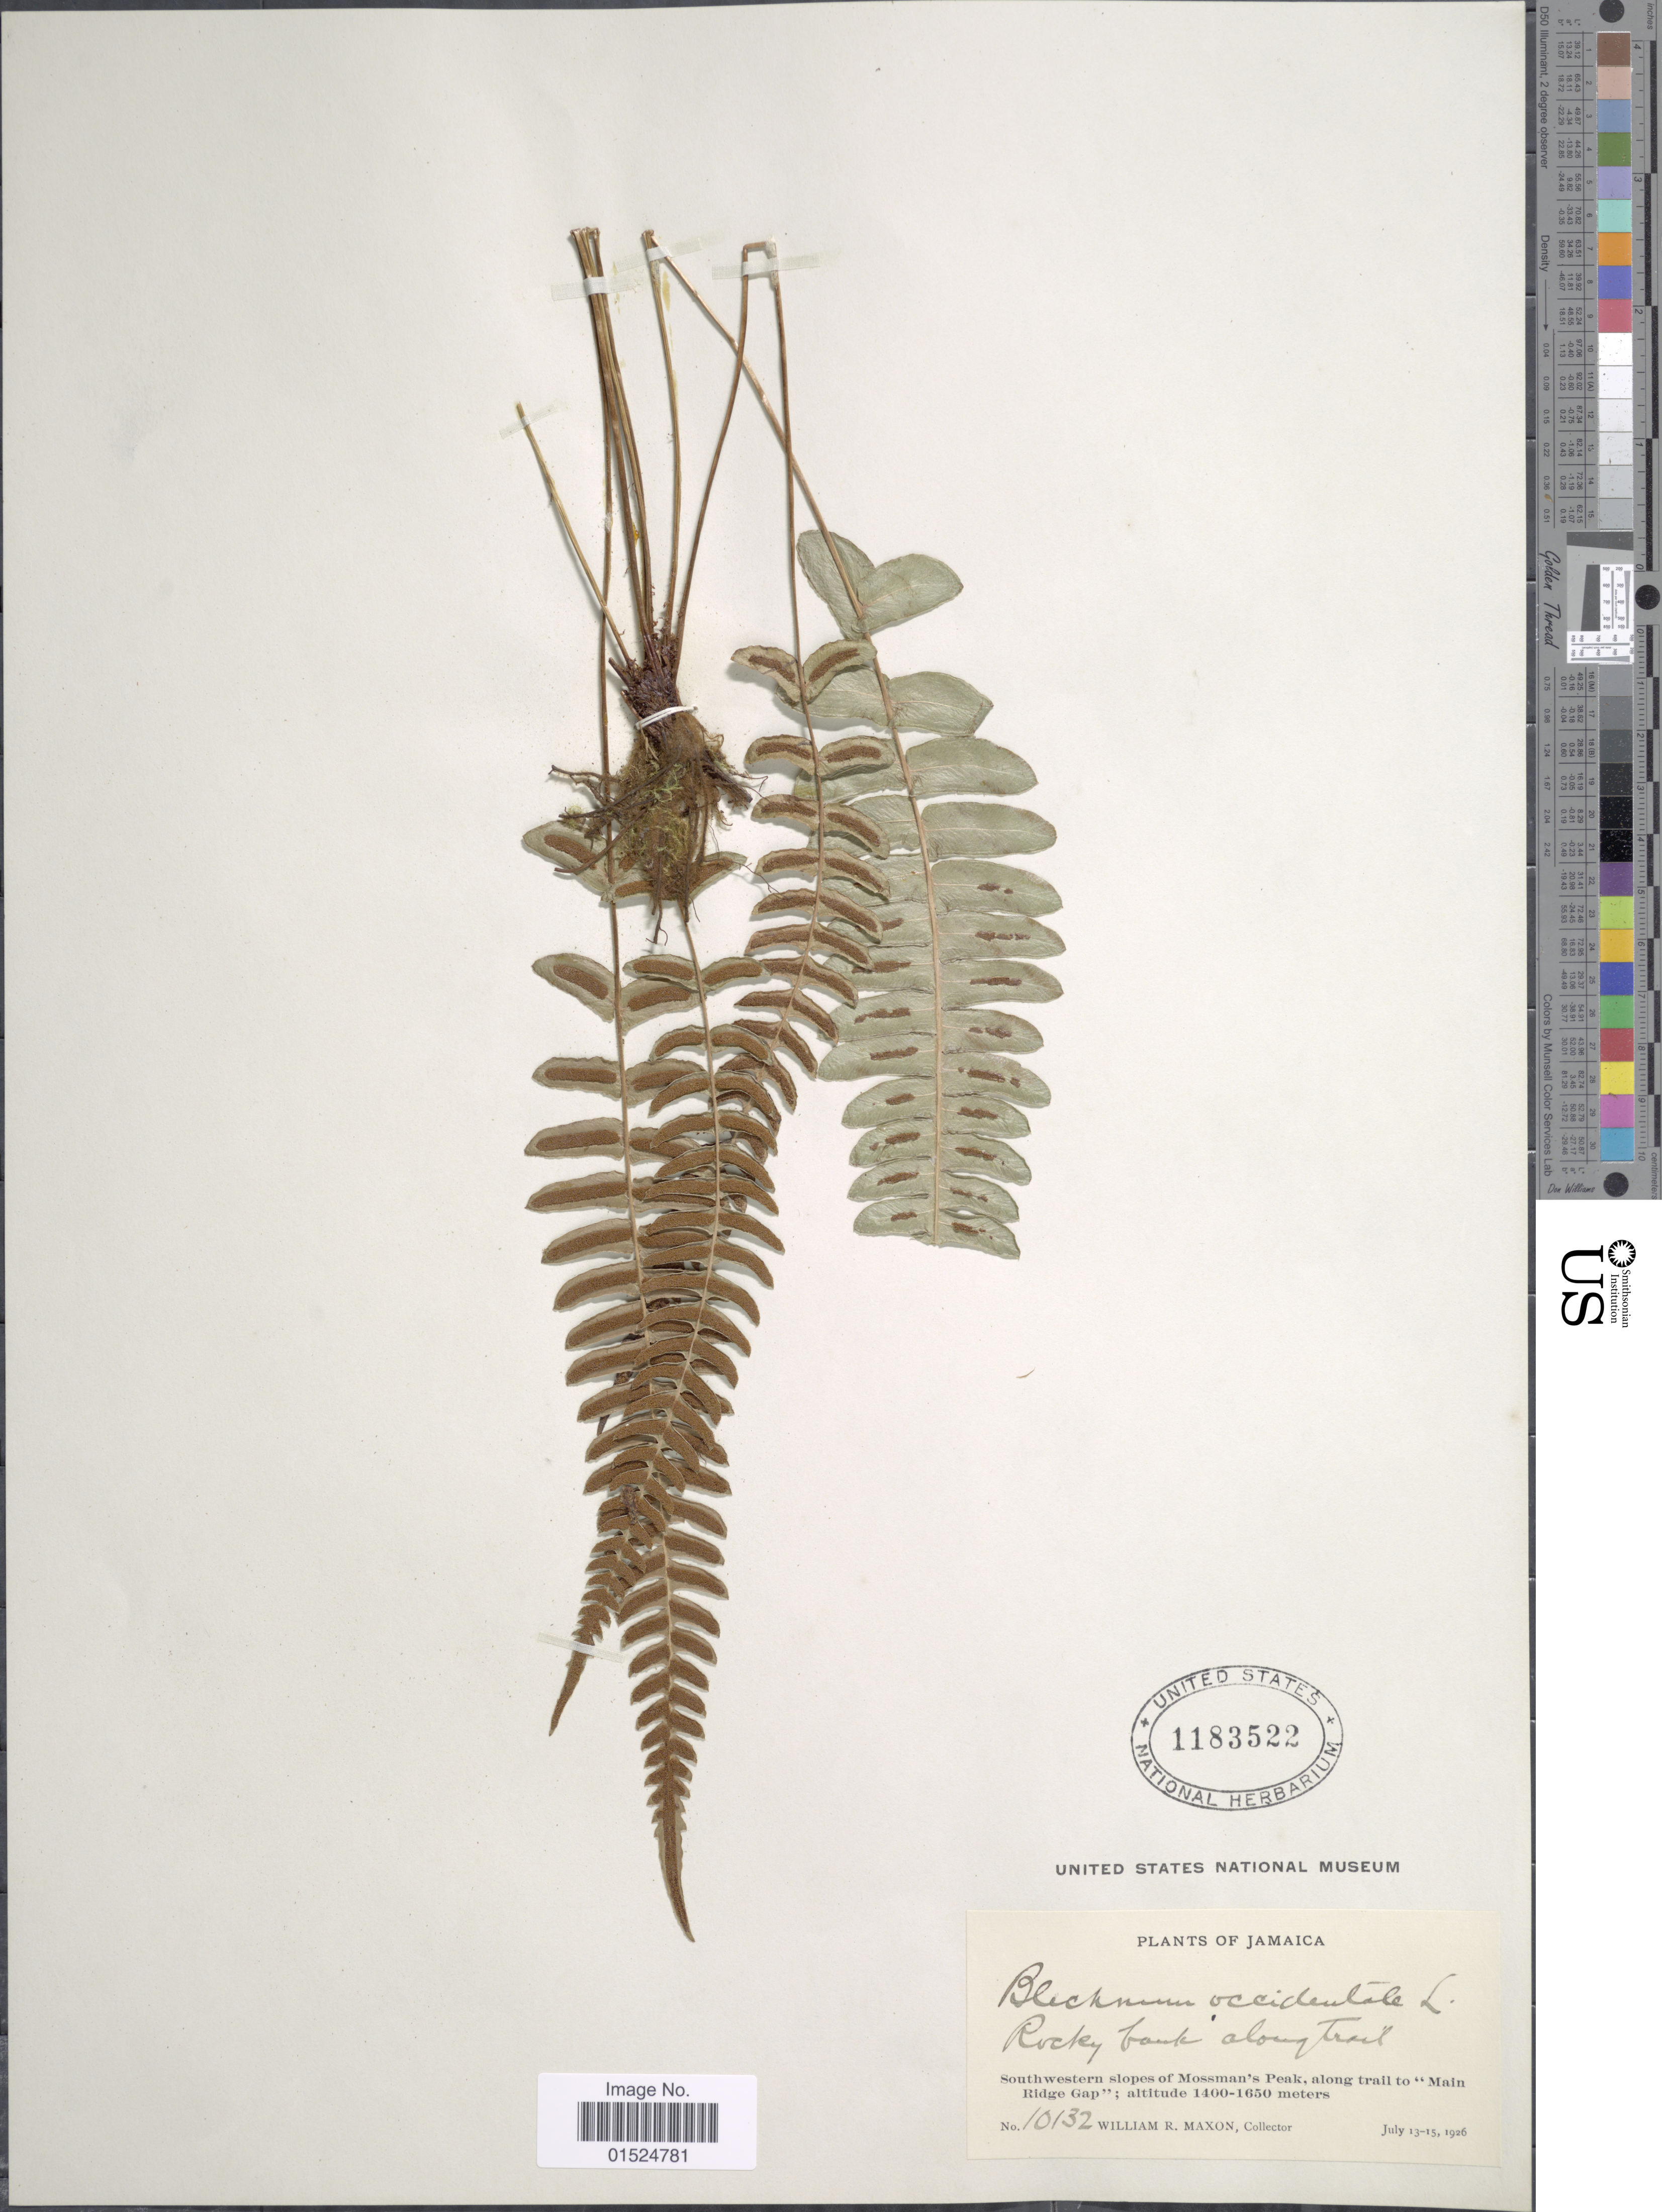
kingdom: Plantae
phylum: Tracheophyta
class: Polypodiopsida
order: Polypodiales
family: Blechnaceae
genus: Blechnum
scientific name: Blechnum glandulosum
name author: Link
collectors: W. R. Maxon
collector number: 10132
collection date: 1926-07-13/1926-07-15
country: Jamaica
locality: Southwestern slopes of Mossman's Peak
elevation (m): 1400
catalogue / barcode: US 1183522